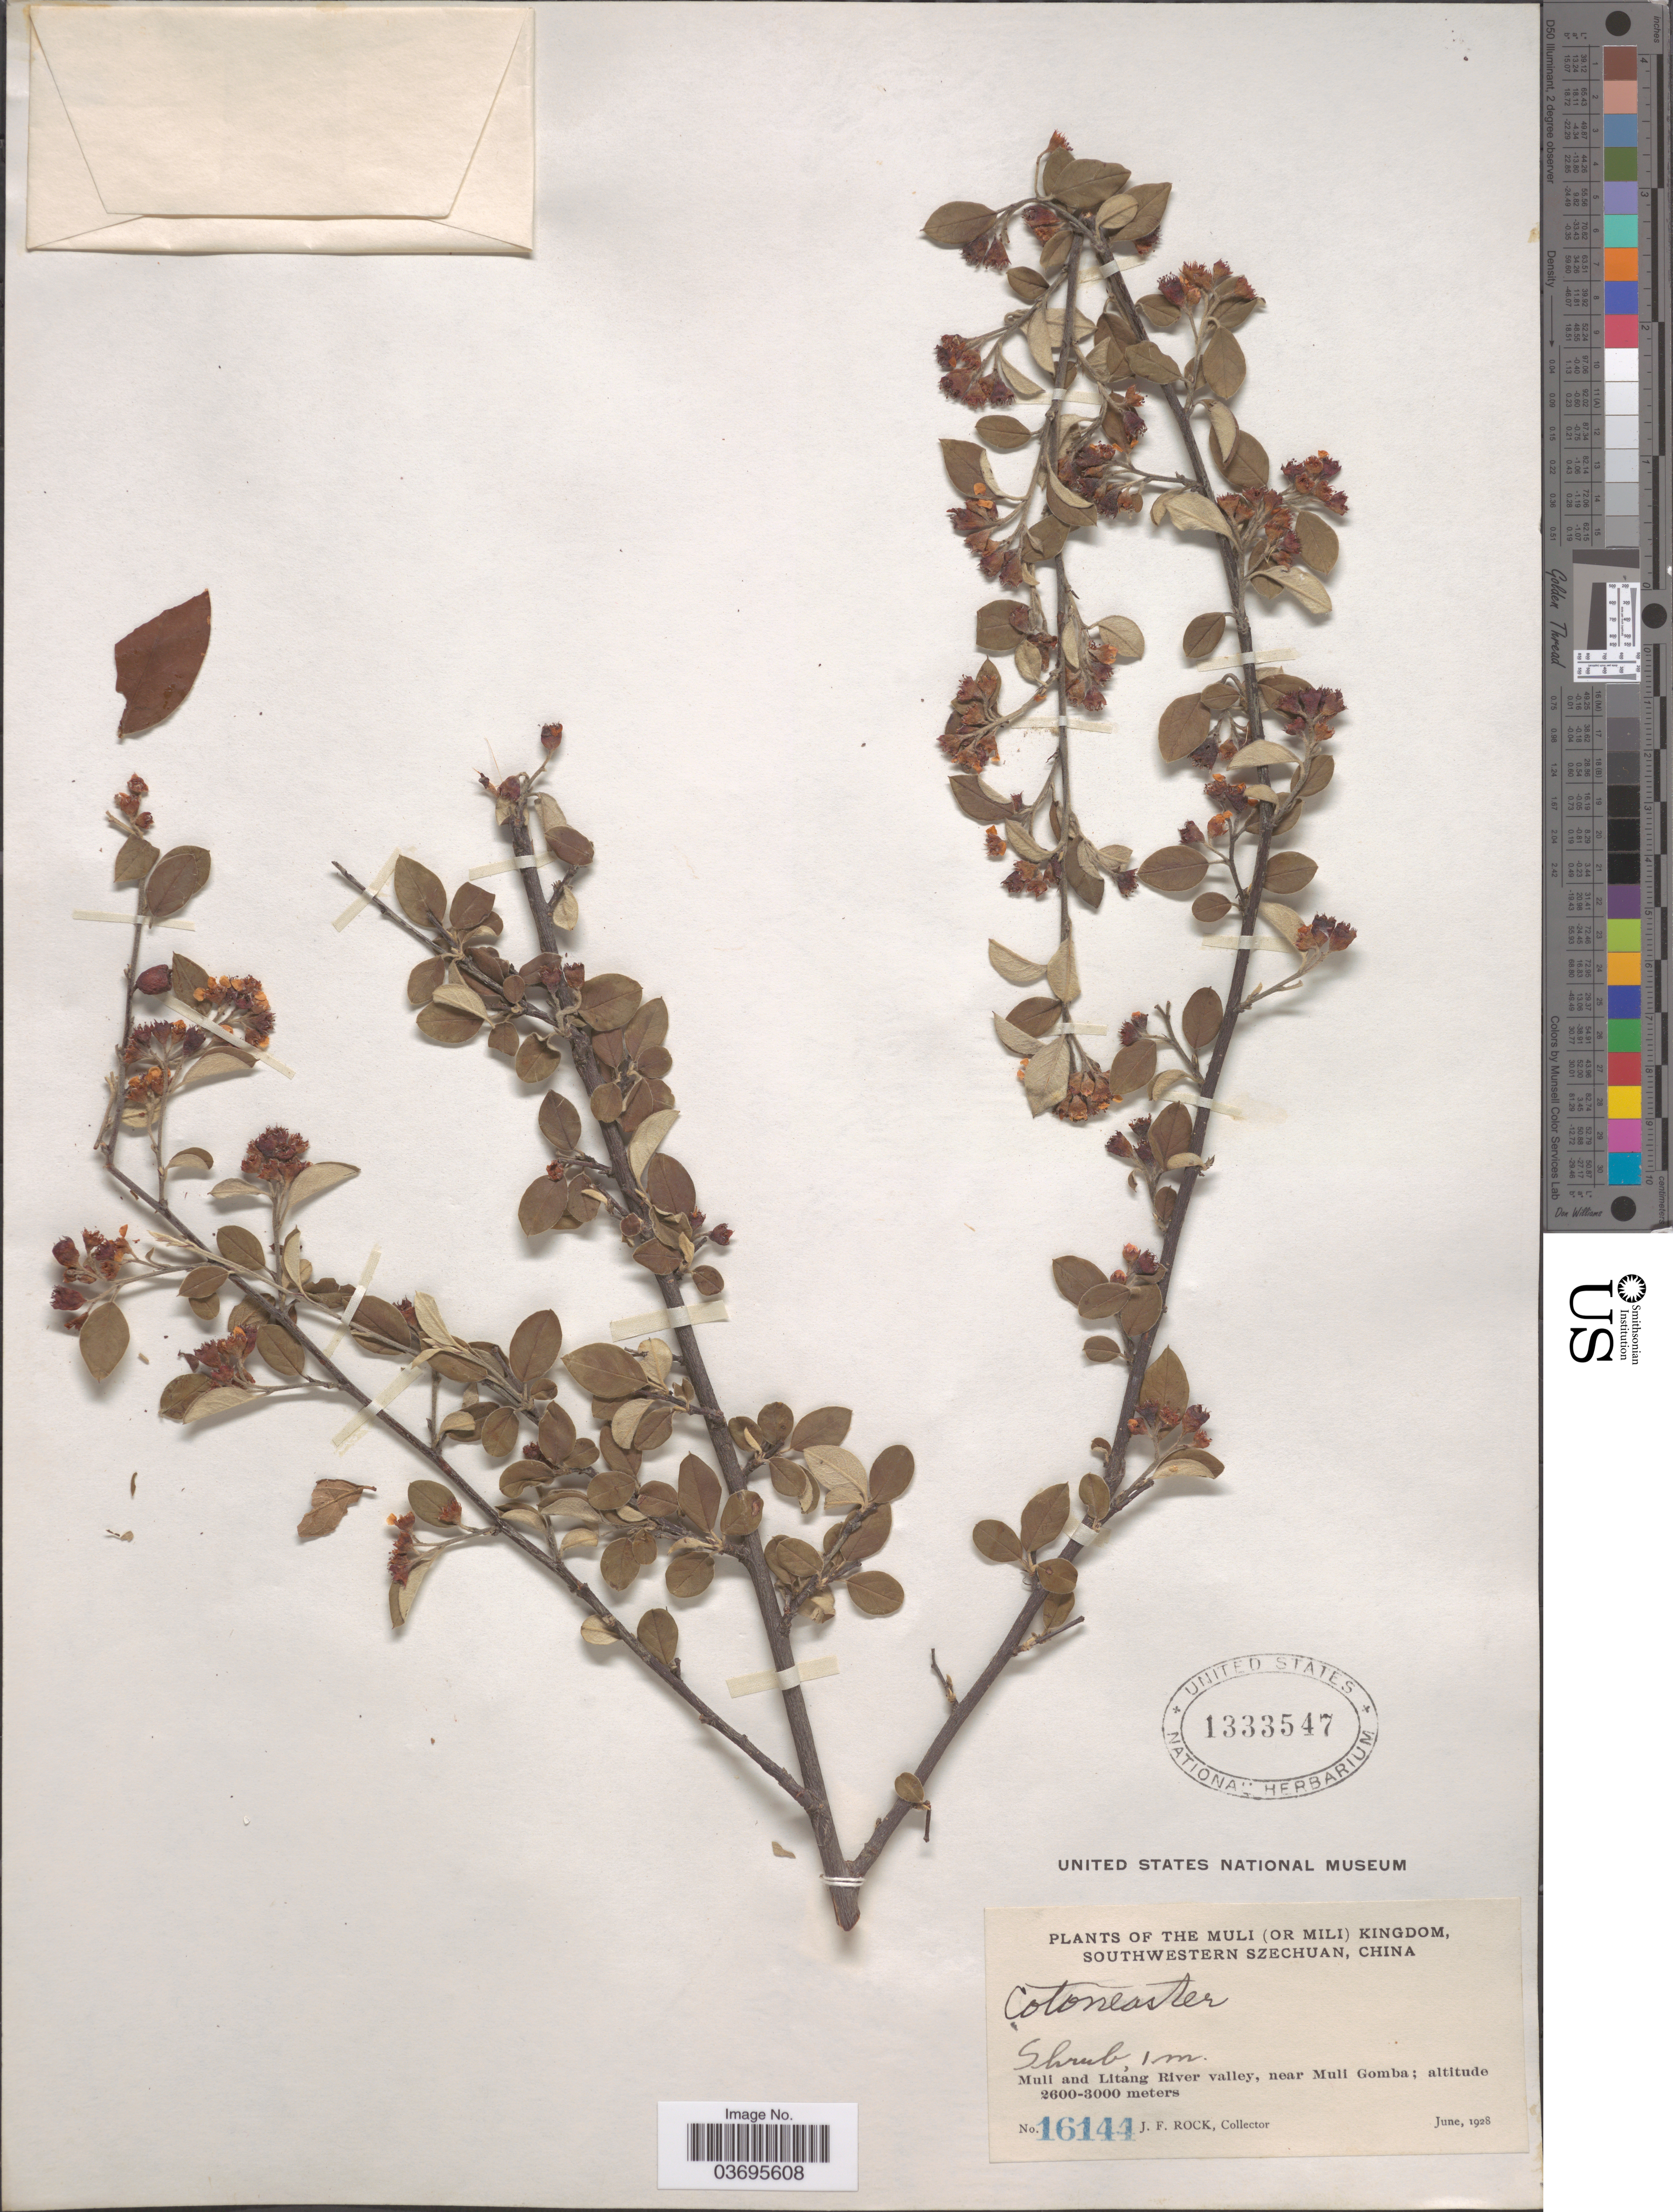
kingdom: Plantae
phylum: Tracheophyta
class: Magnoliopsida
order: Rosales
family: Rosaceae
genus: Cotoneaster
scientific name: Cotoneaster sp.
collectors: J. Rock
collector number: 16144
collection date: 1928-06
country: China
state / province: Sichuan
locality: The Muli (or Mili) Kingdom, Southwestern Szechuan. Muli and Litang River valley, near Muli Gomba.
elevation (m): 2600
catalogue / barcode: US 1333547